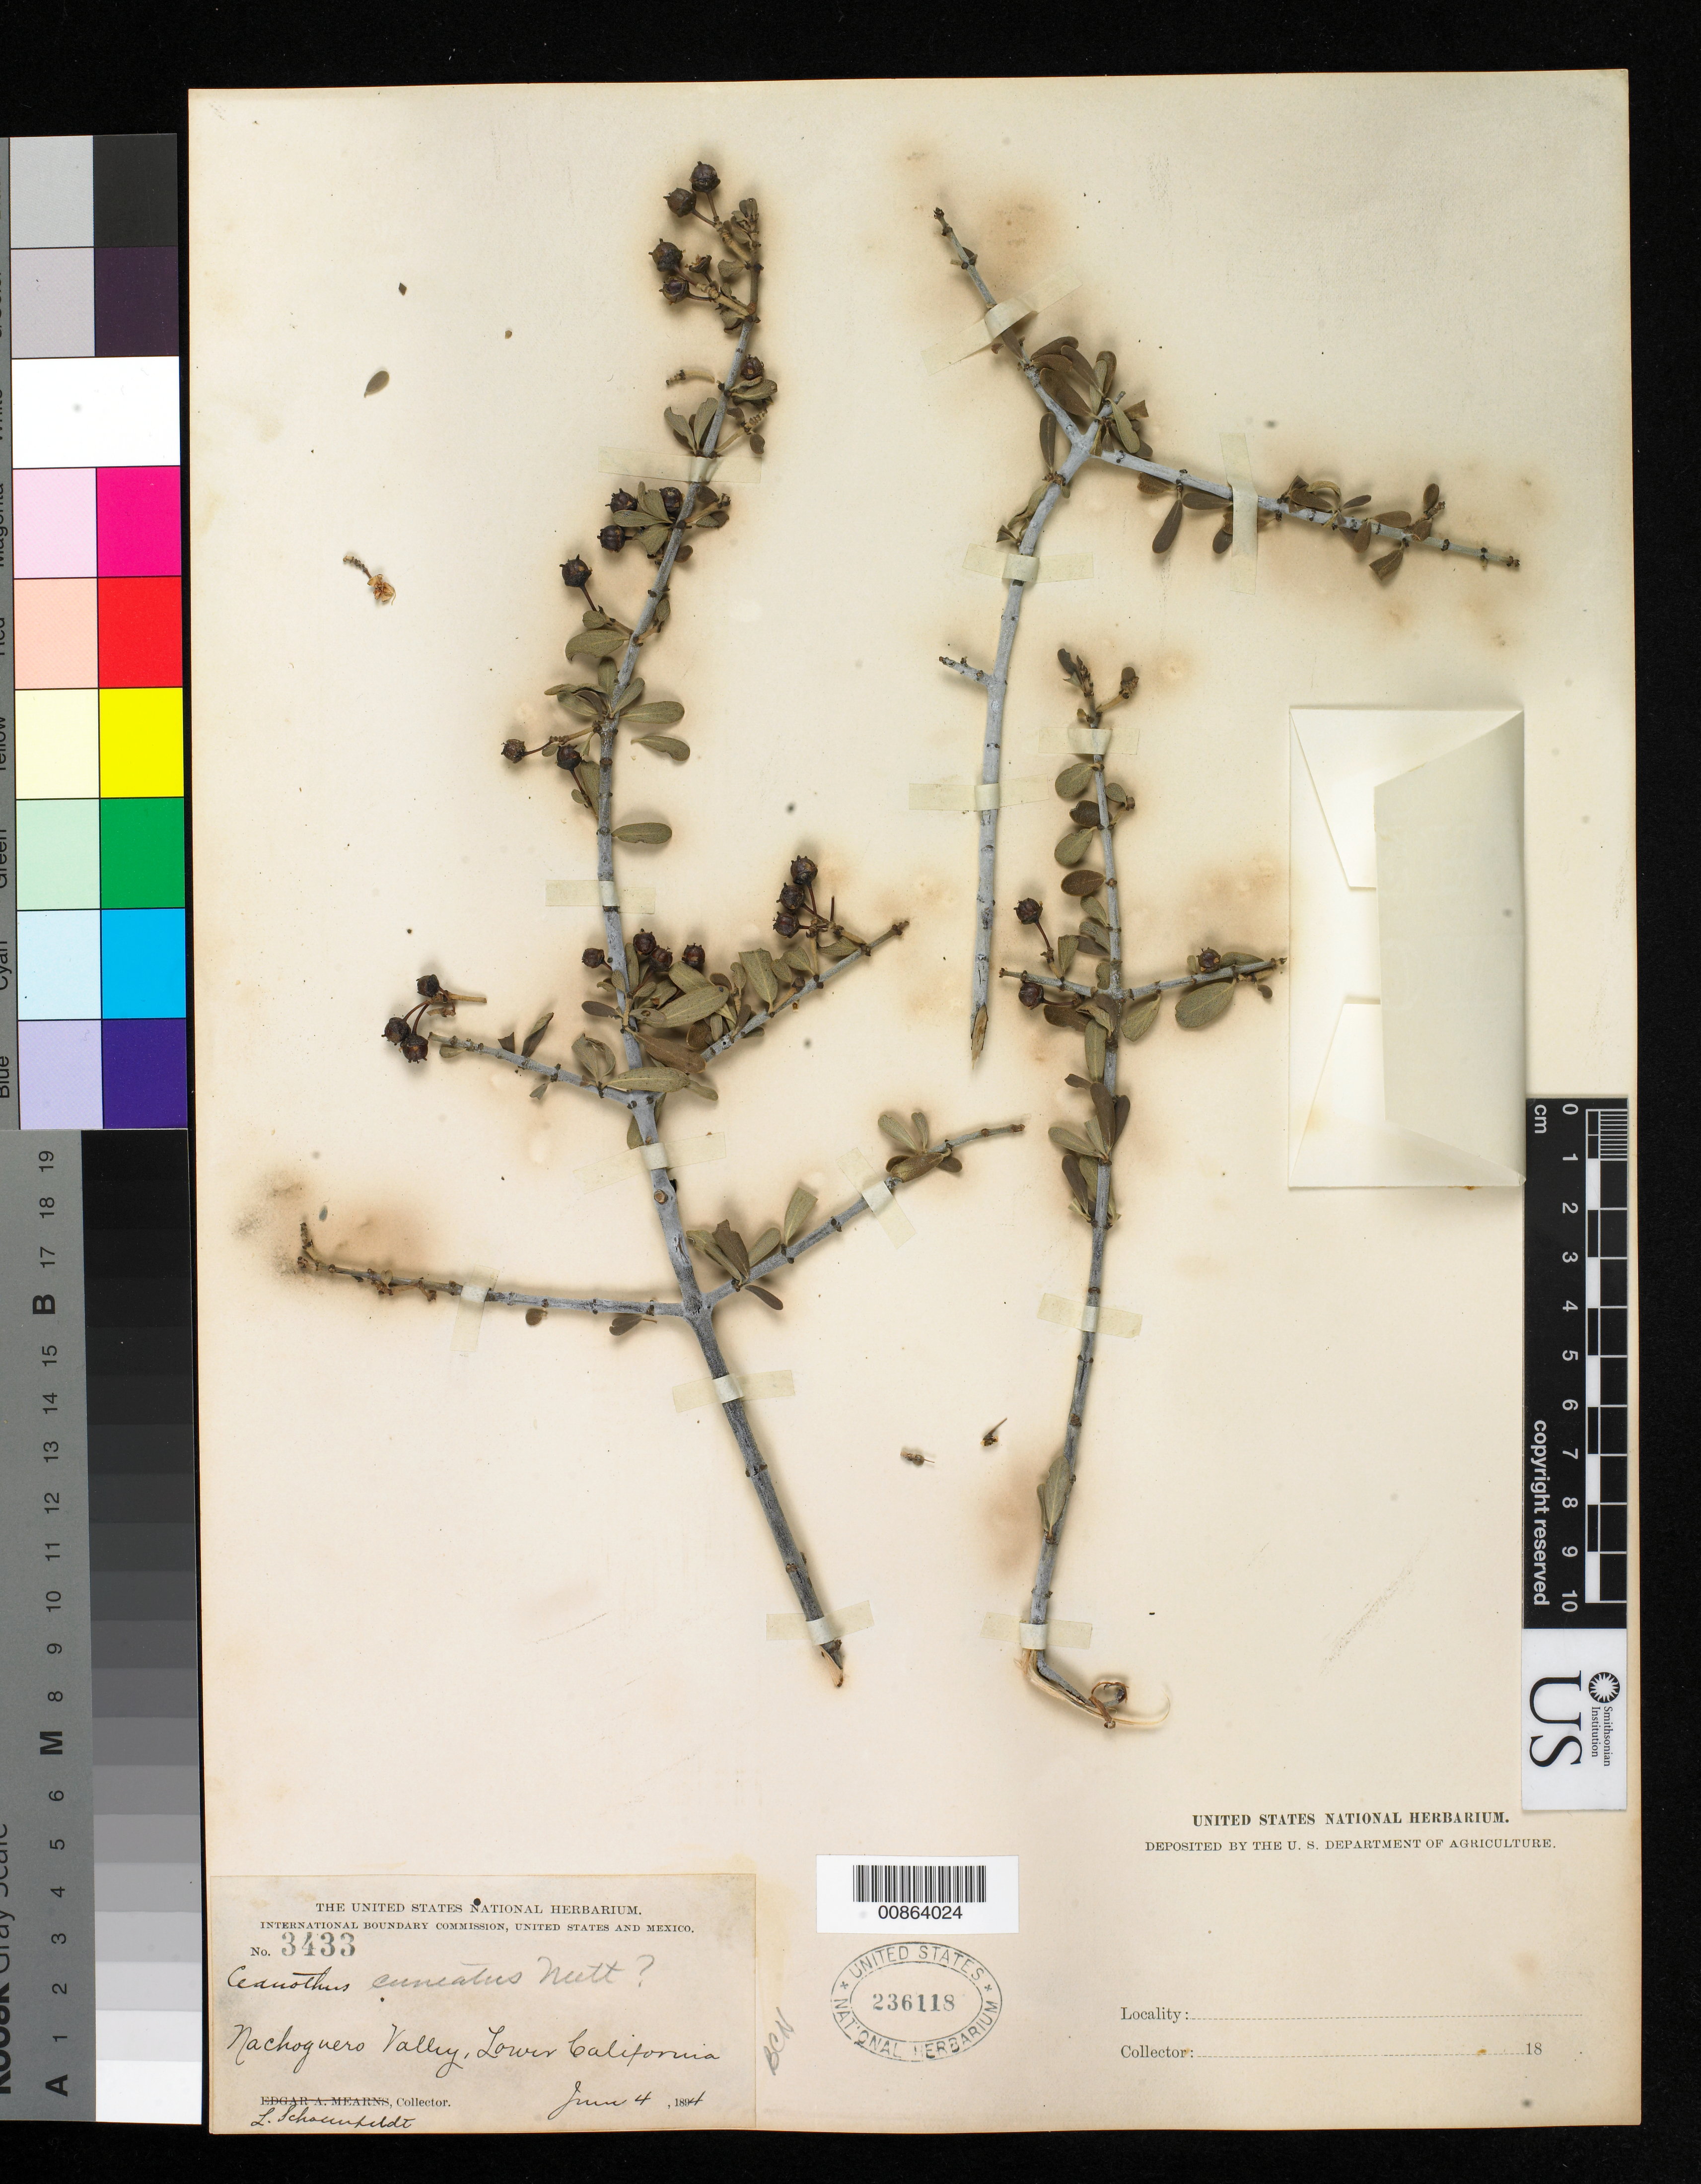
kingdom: Plantae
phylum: Tracheophyta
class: Magnoliopsida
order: Rosales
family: Rhamnaceae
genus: Ceanothus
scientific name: Ceanothus cuneatus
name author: (Hook.) Nutt.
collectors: L. Schoenfeldt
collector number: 3433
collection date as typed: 04 Jun 1894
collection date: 1894-06-04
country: Mexico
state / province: Baja California Norte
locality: Nachoguero Valley, Baja California.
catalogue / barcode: US 236118